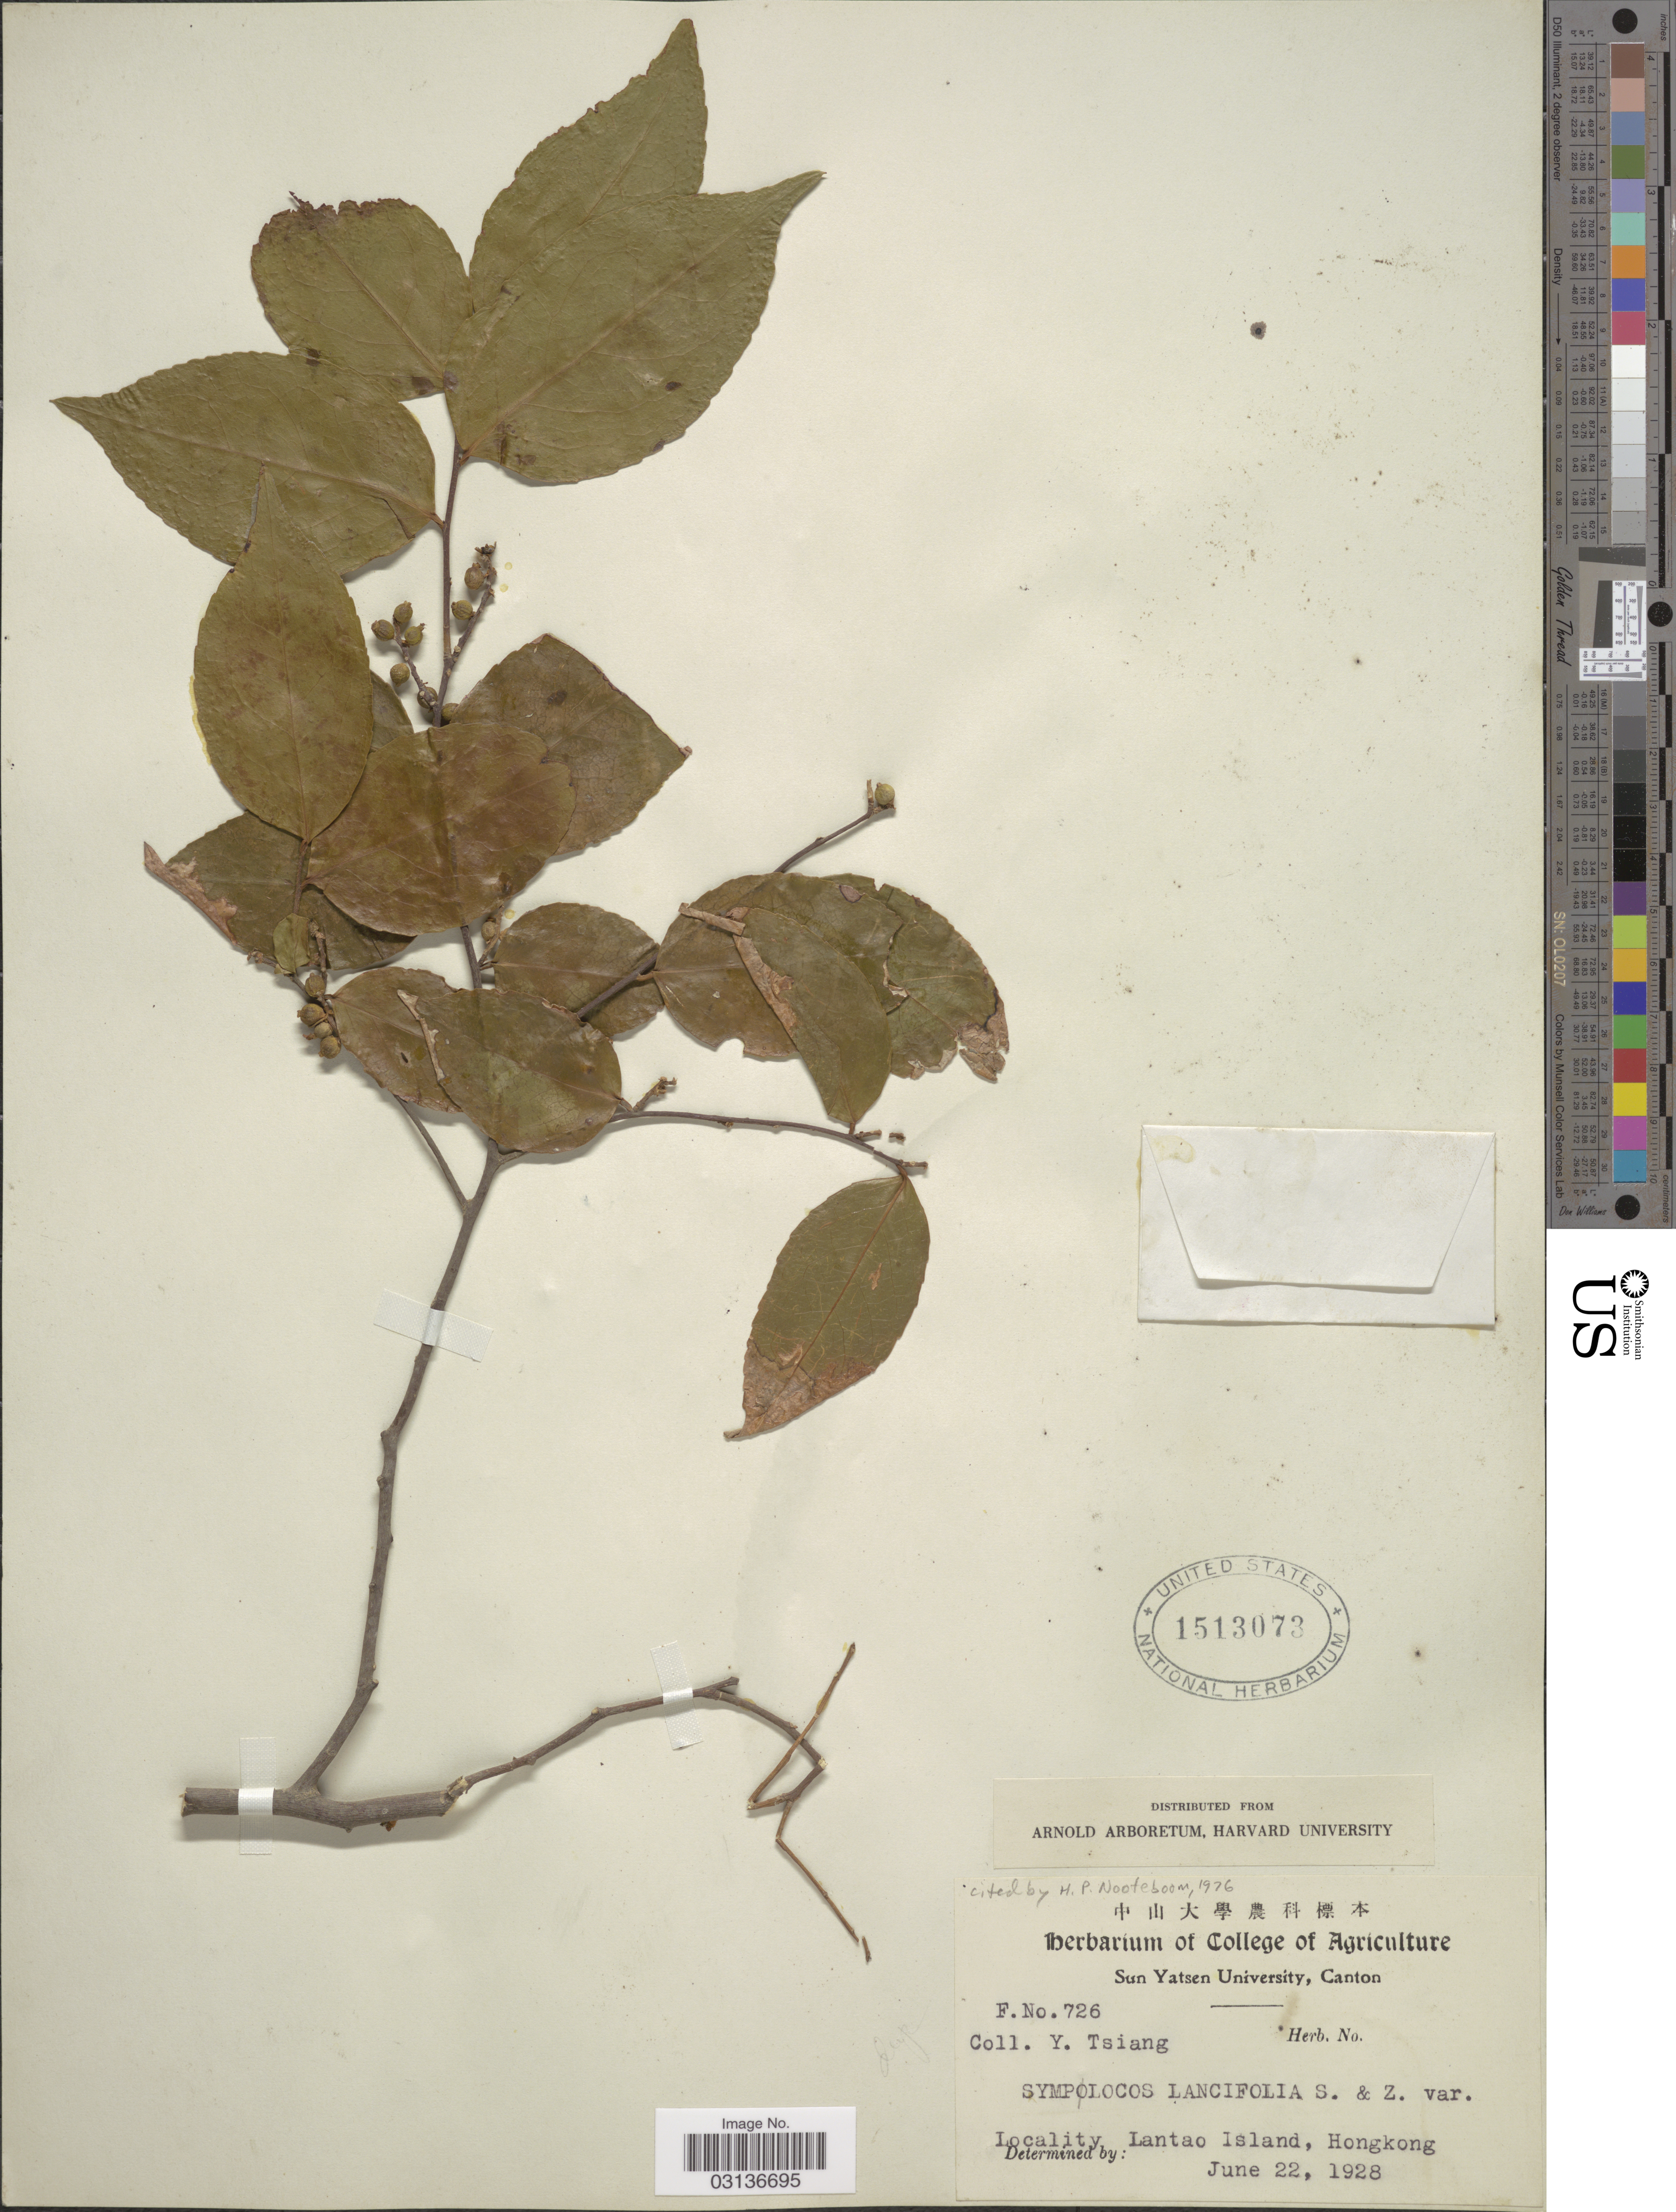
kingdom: Plantae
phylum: Tracheophyta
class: Magnoliopsida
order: Ericales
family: Symplocaceae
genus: Symplocos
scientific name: Symplocos lancifolia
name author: Siebert & Zucc.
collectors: Y. Tsiang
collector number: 726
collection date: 1928-06-22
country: China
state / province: Hong Kong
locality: Lantao Island.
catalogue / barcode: US 1513073